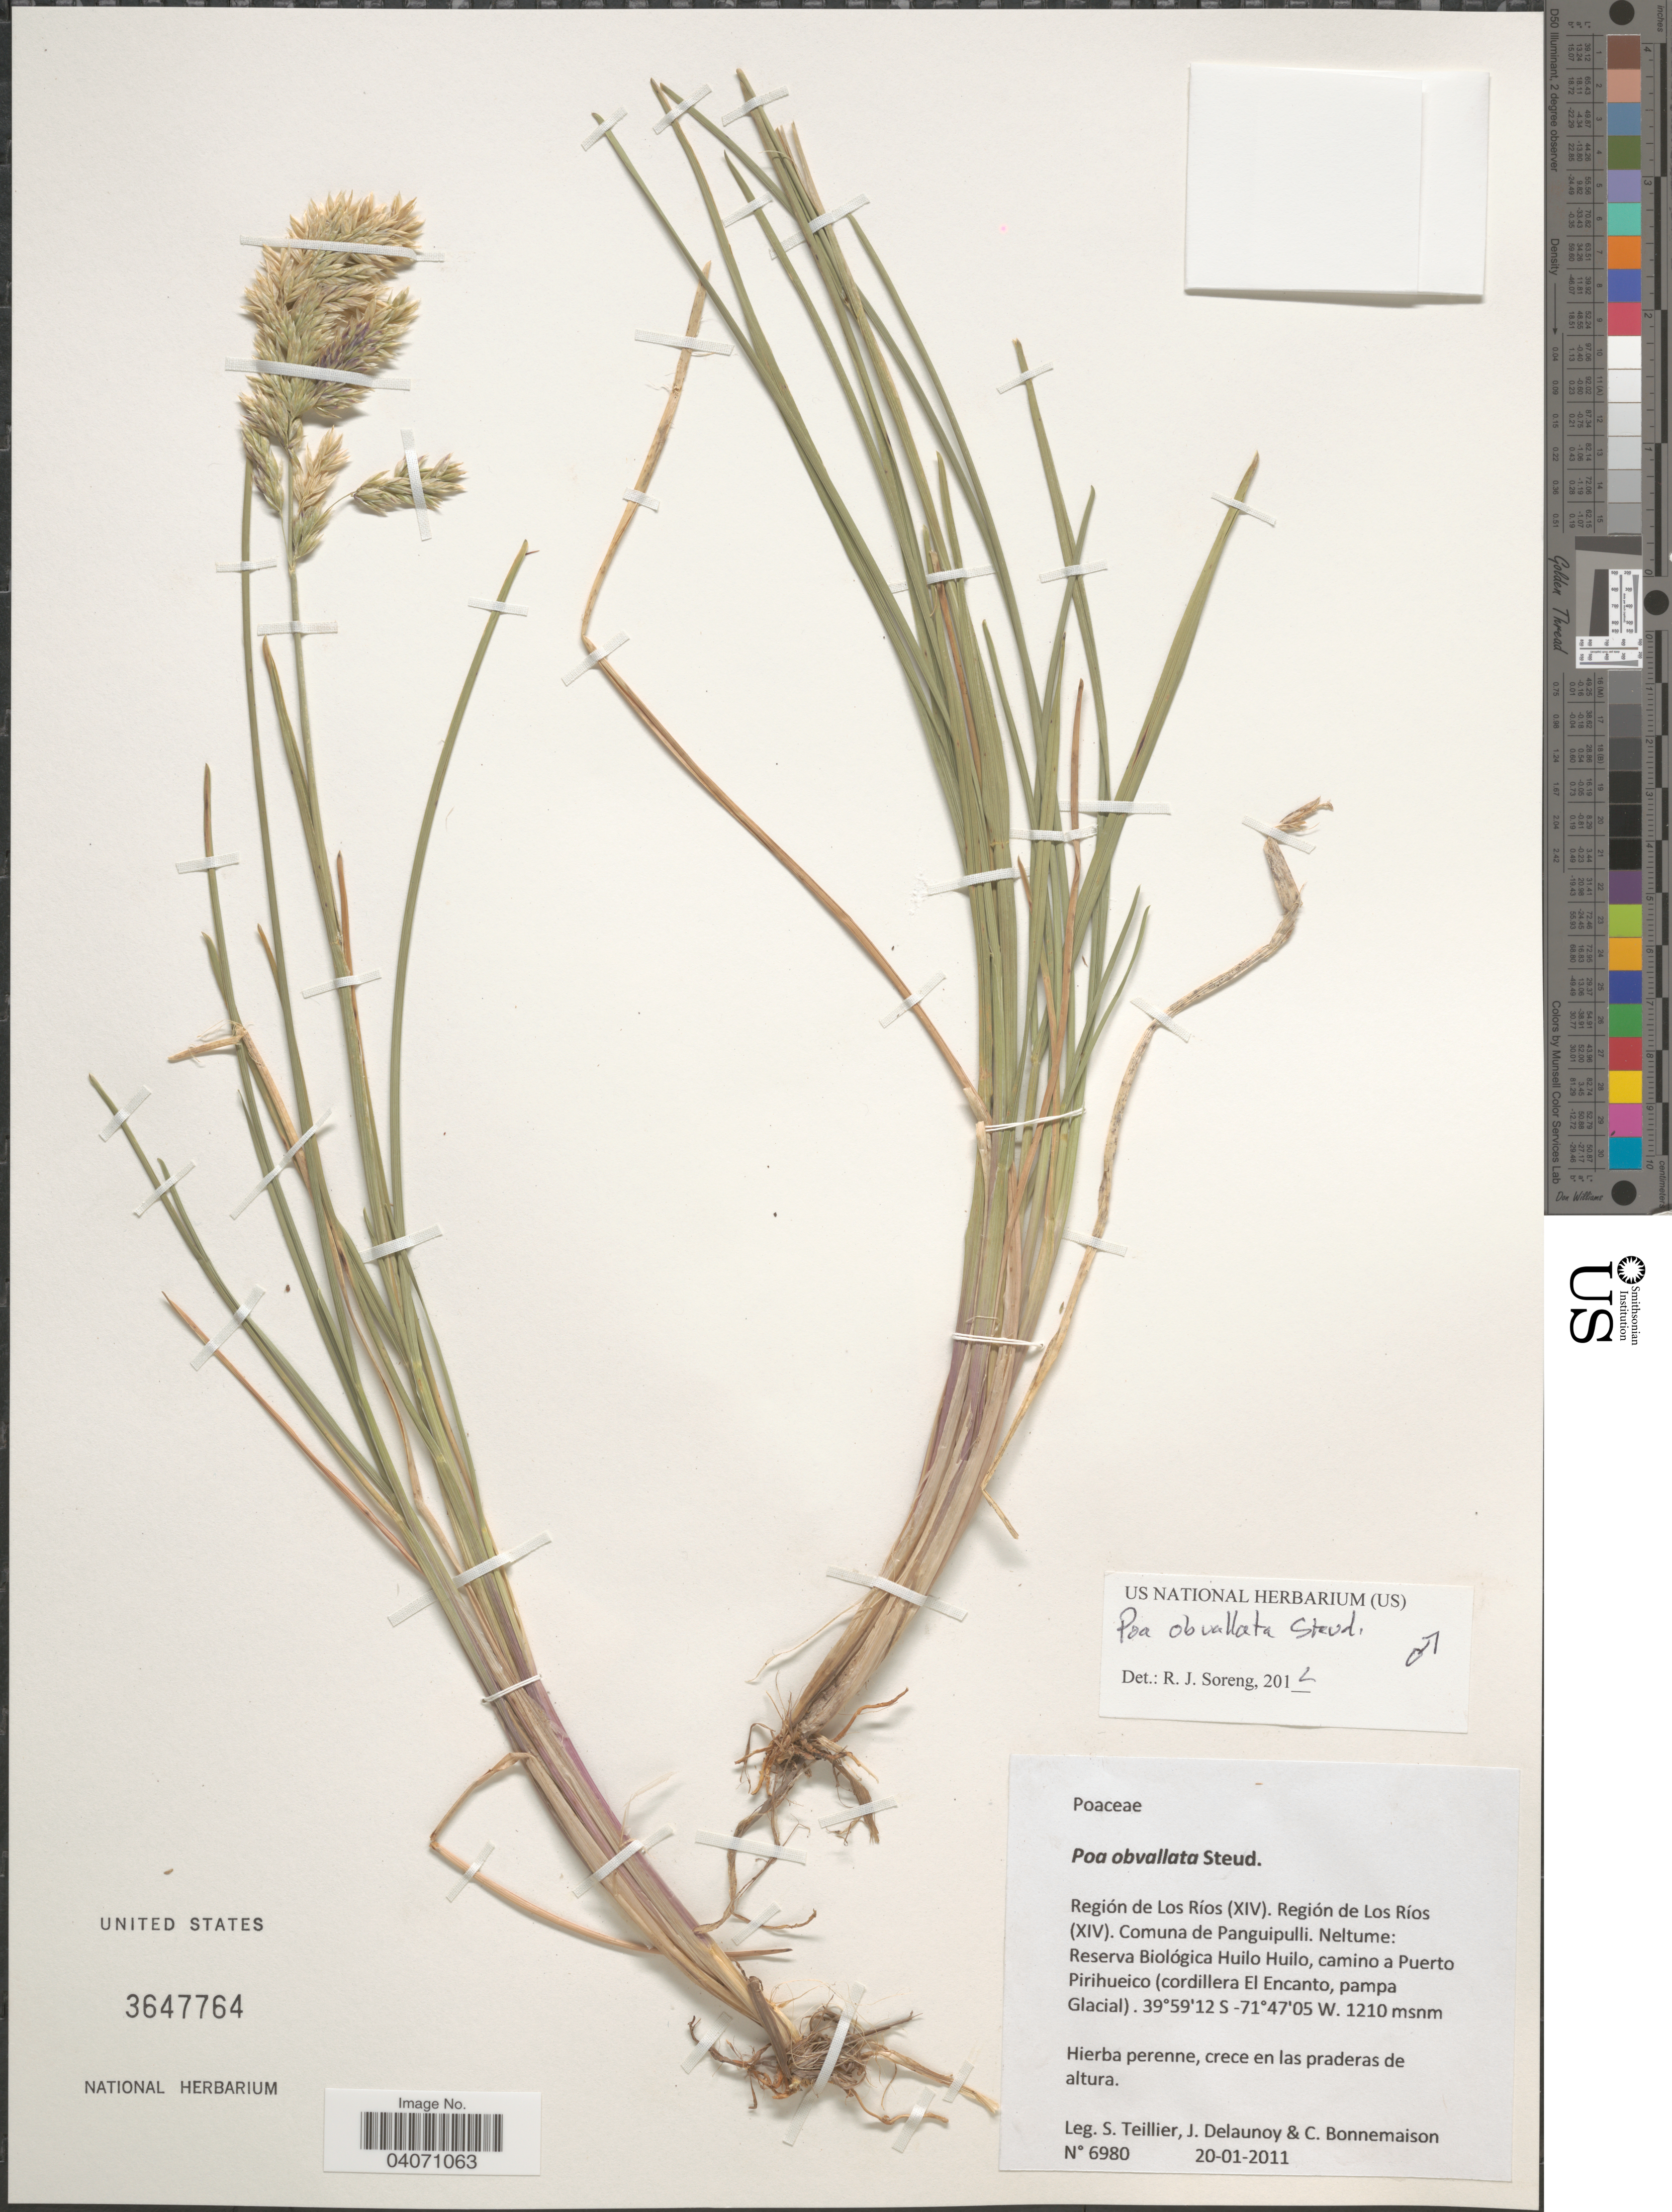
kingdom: Plantae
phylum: Tracheophyta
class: Liliopsida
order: Poales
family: Poaceae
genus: Poa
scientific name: Poa obvallata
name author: Steud.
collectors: S. Teillier, J. Delaunoy & C. Bonnemaison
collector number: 6980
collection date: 2011-01-20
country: Ecuador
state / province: Los Ríos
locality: Región de Los Ríos (XIV). Región de Los Ríos (XIV). Comuna de Panguipulli. Neltume: Reserva Biológica Huilo Huilo, camino a Puerto Pirihueico (cordillera El Encanto, pampa Glacial).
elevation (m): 1210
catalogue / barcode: US 3647764